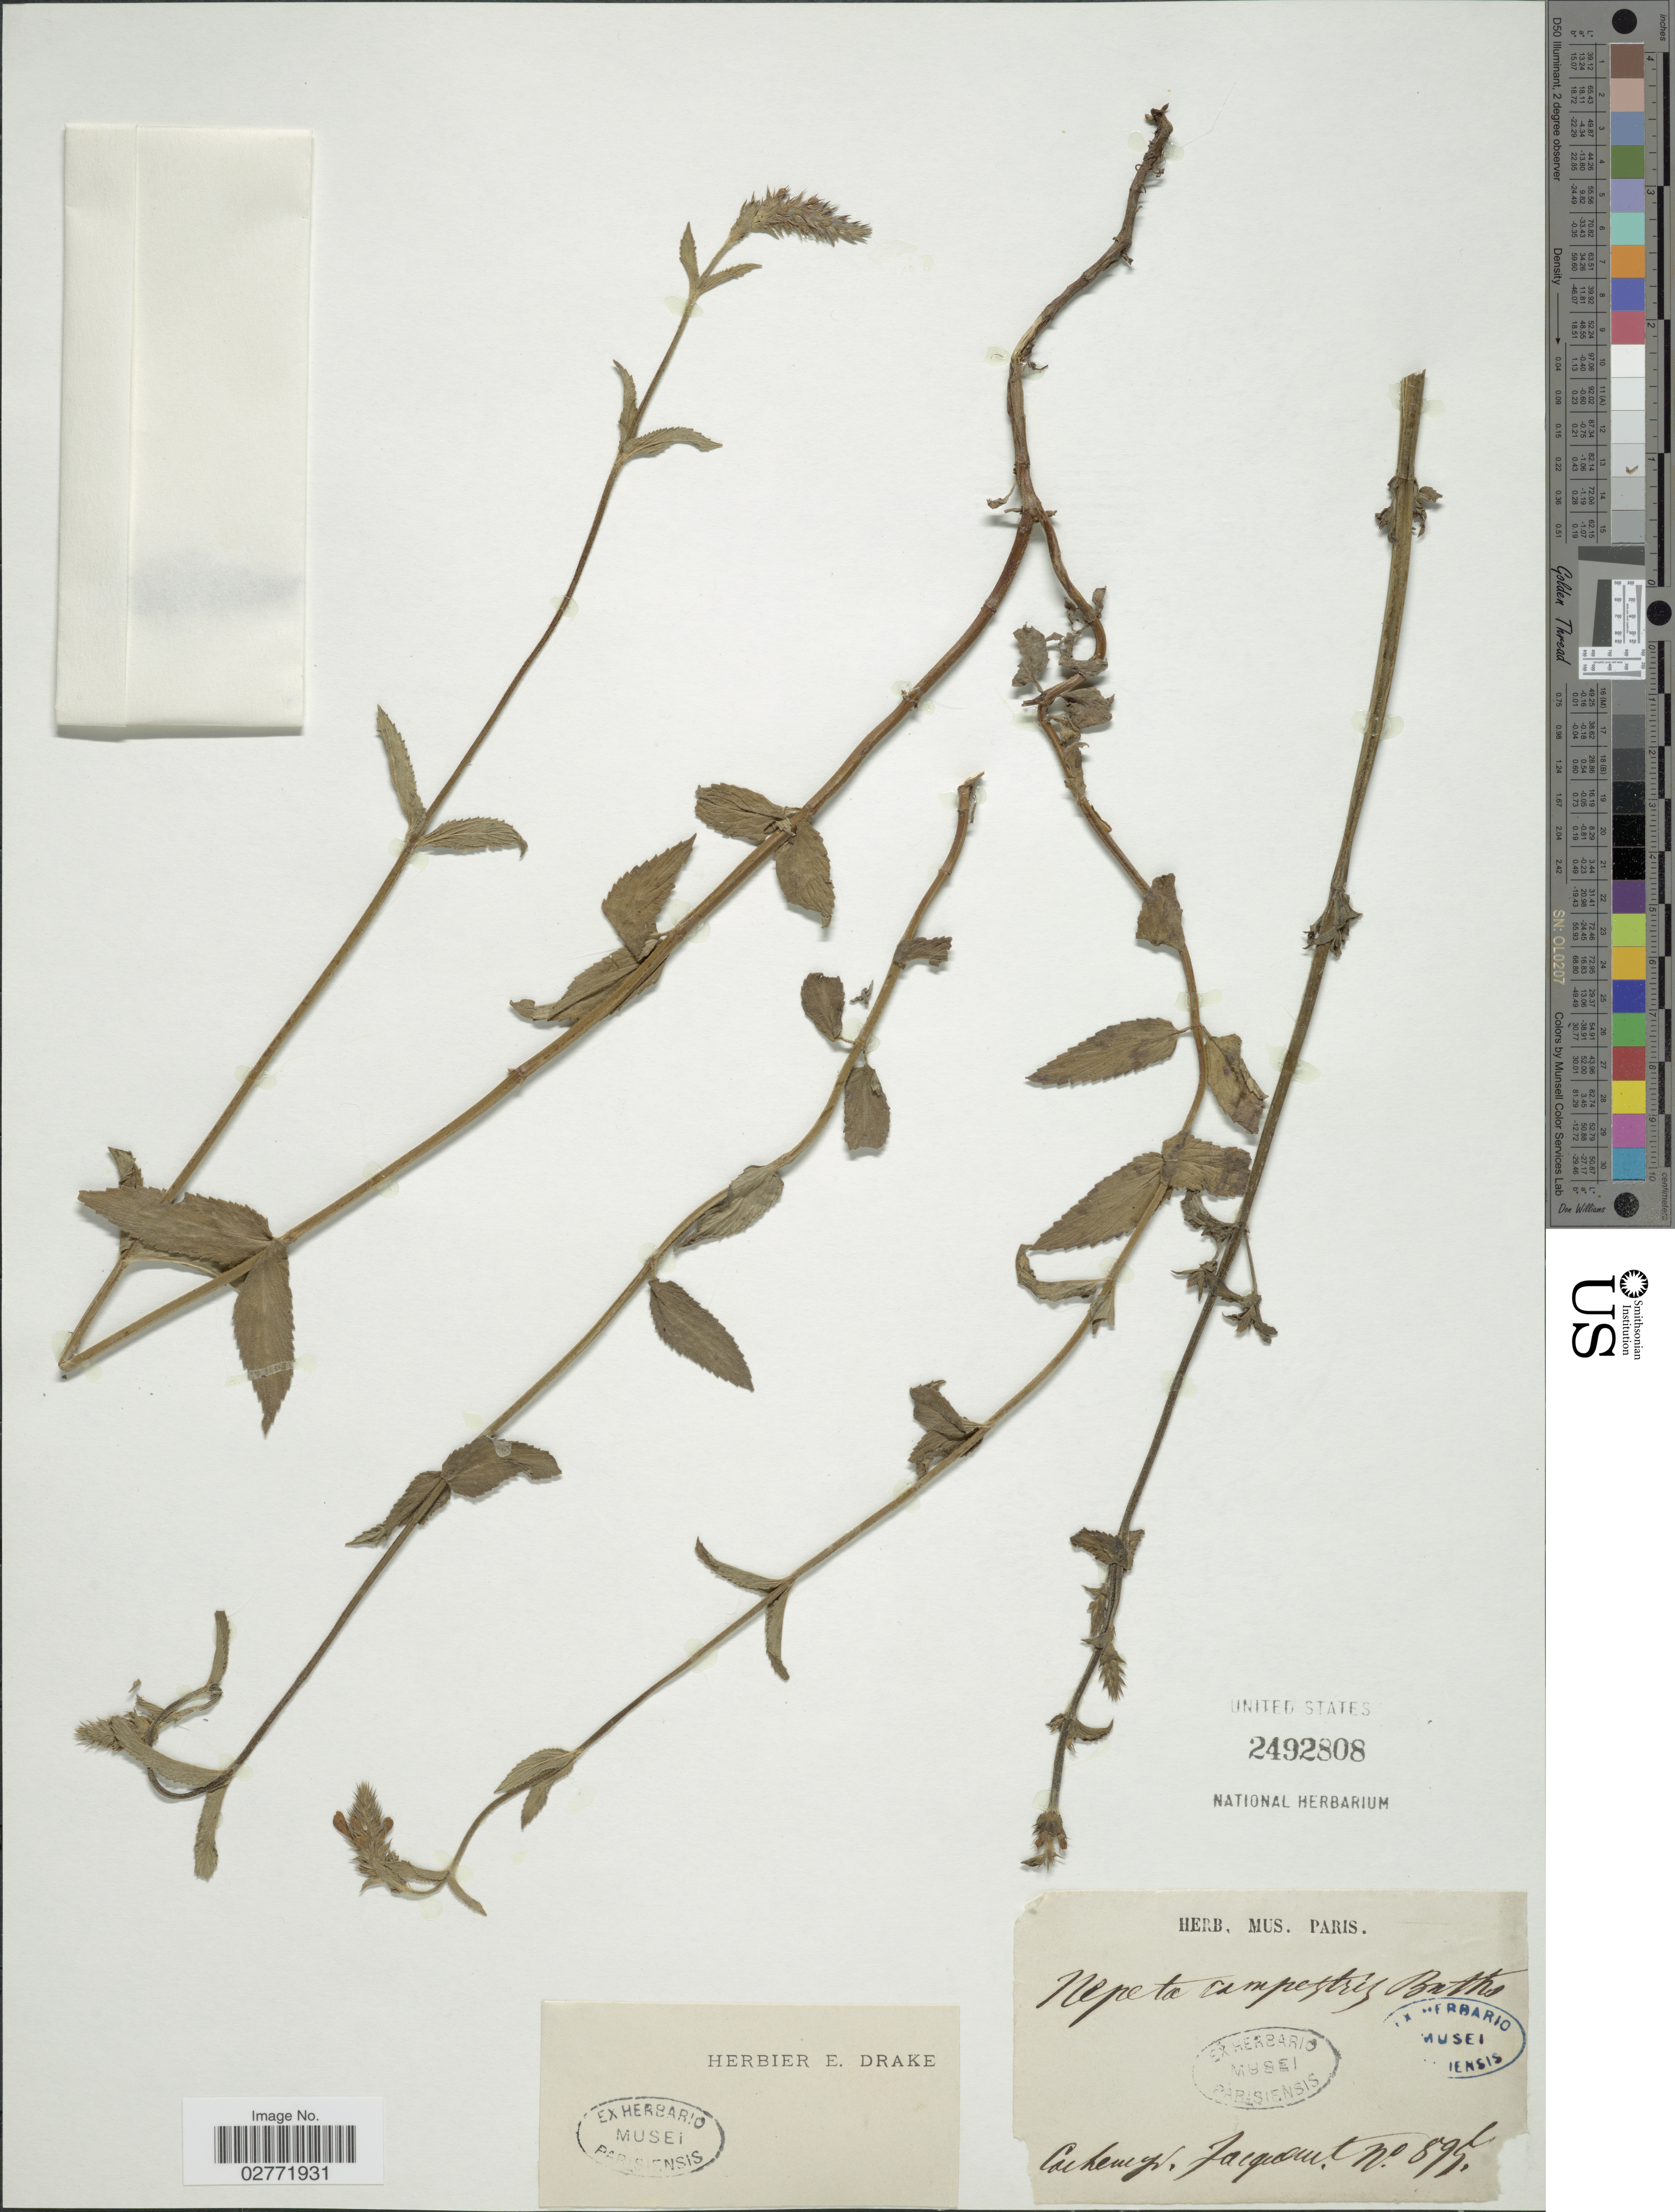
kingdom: Plantae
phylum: Tracheophyta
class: Magnoliopsida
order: Lamiales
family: Lamiaceae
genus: Nepeta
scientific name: Nepeta campestris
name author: Benth.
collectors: Jacquemont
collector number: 895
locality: Cachemyr.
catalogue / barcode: US 2492808